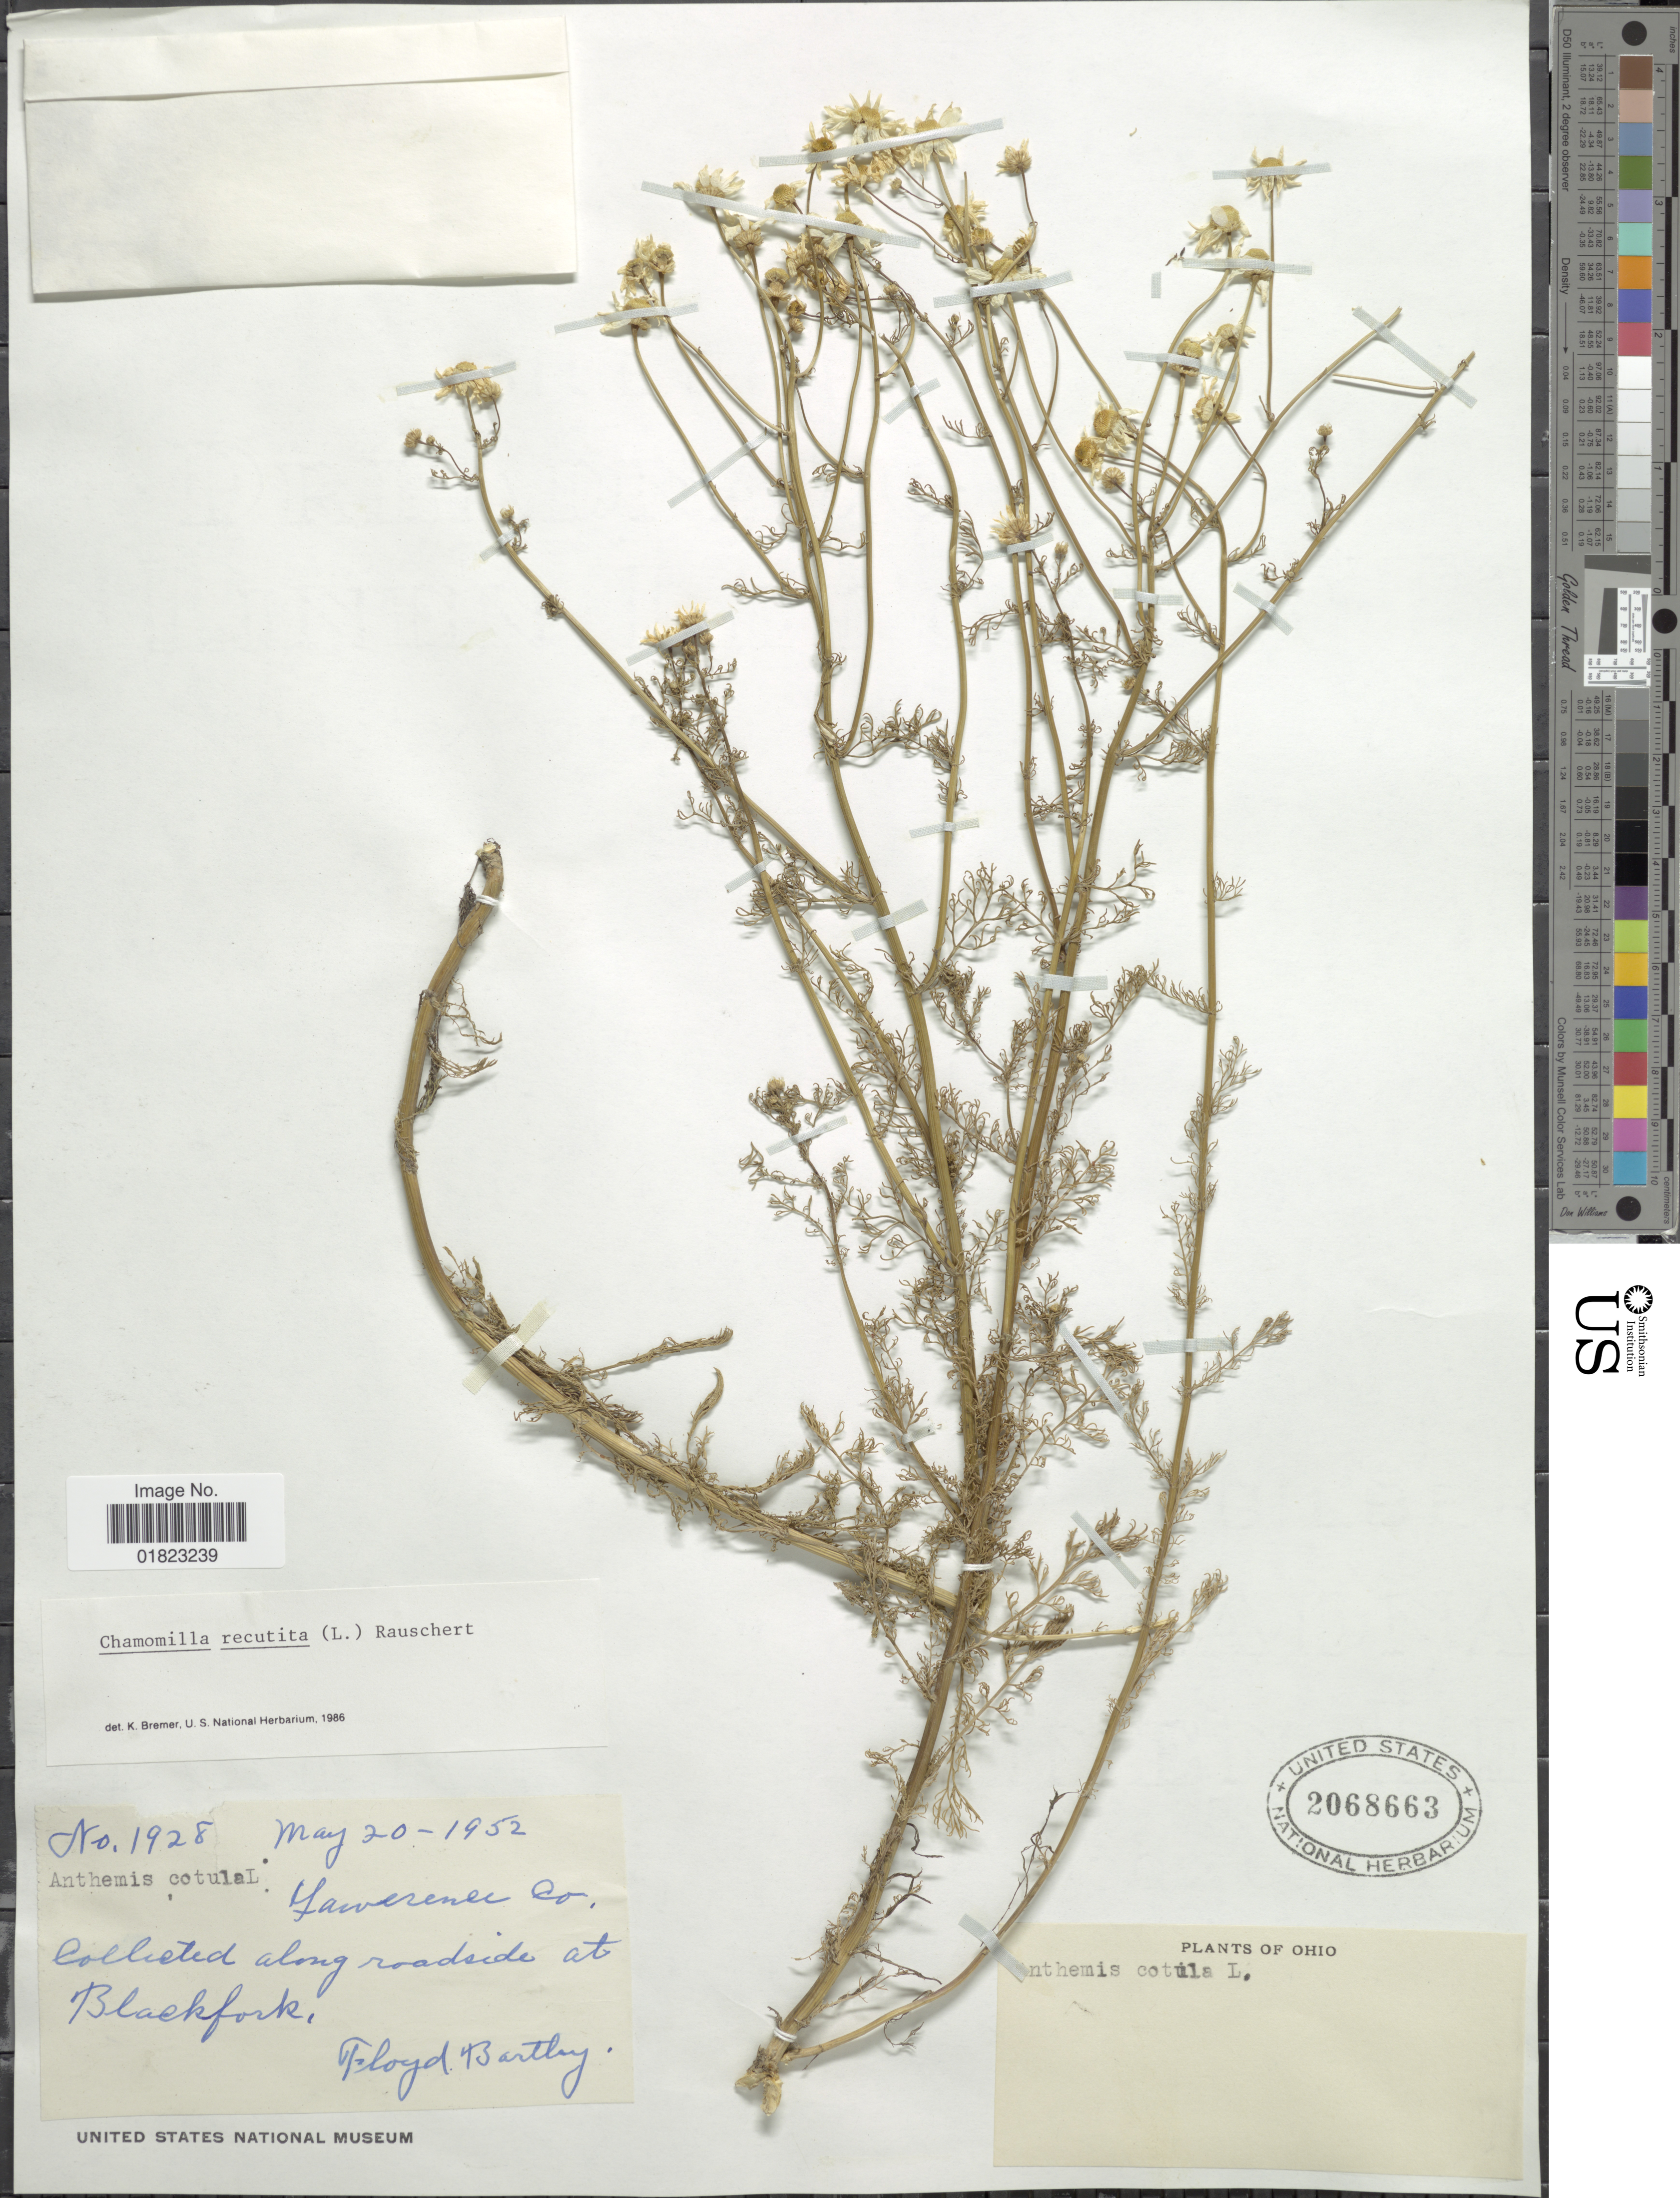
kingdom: Plantae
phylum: Tracheophyta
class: Magnoliopsida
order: Asterales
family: Asteraceae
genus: Matricaria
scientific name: Matricaria recutita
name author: L.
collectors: F. Bartley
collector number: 1928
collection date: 1952-05-20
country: United States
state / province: Ohio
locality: Along roaside at Blackfork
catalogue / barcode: US 2068663